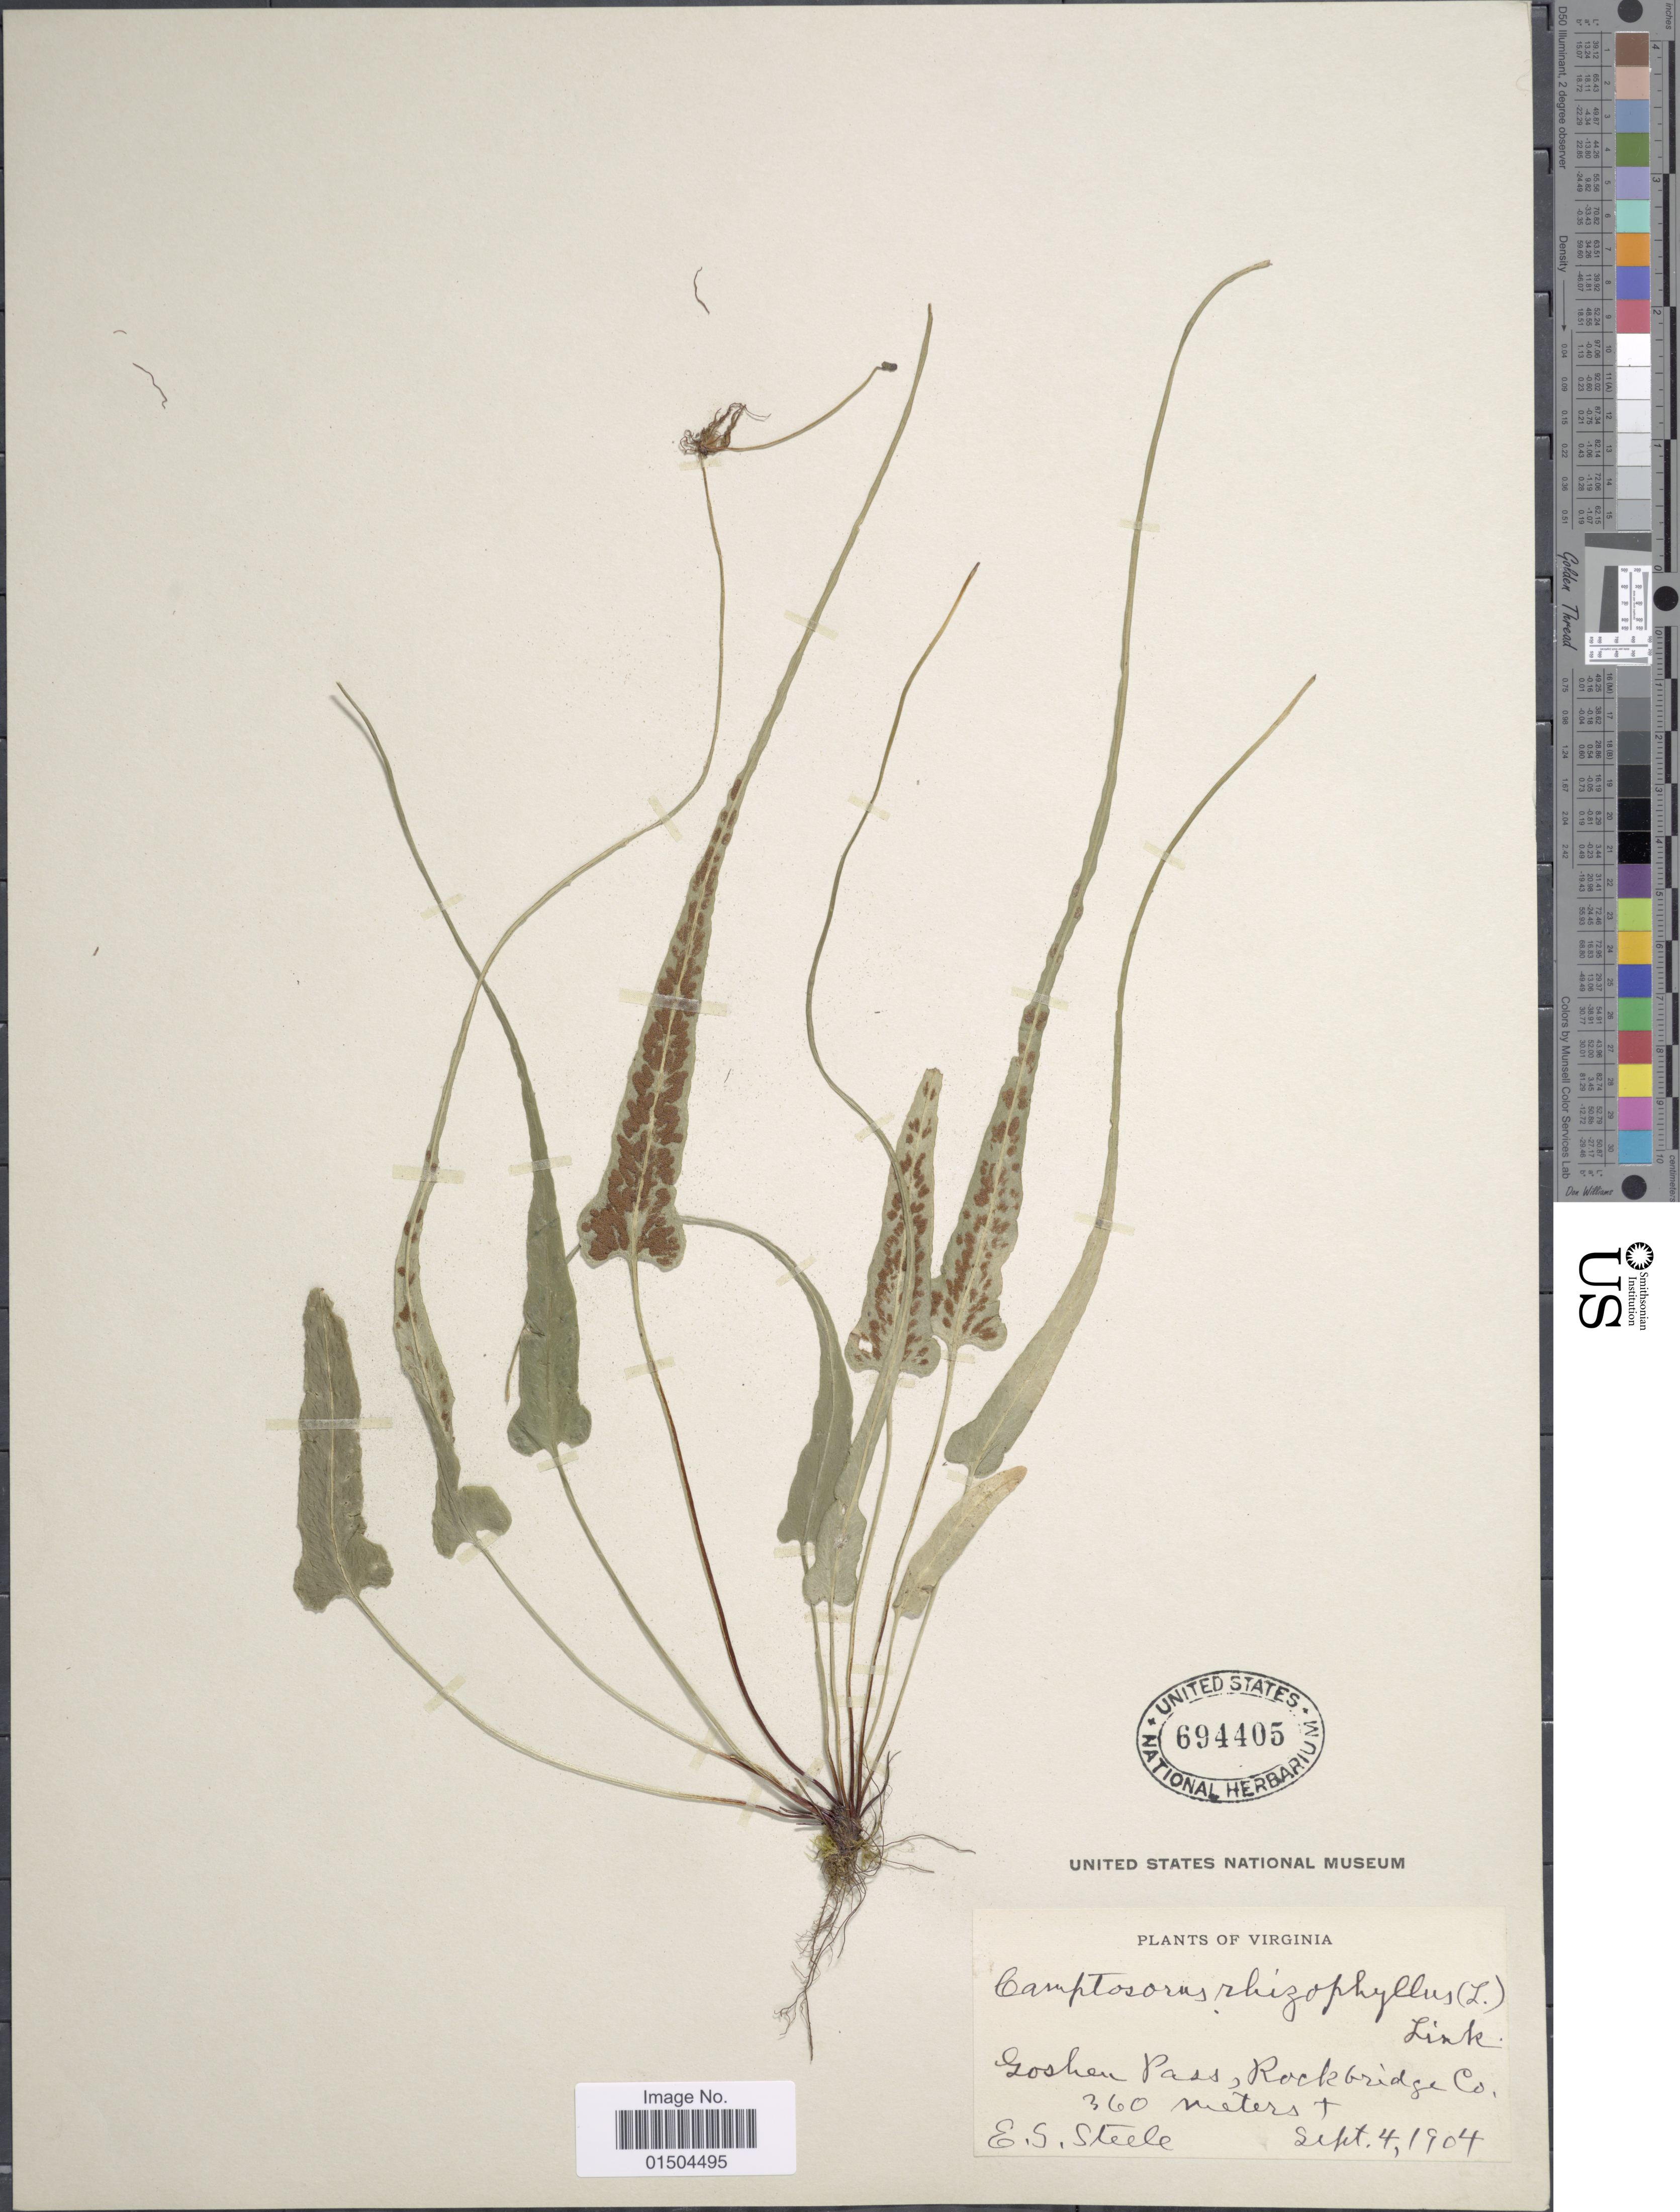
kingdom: Plantae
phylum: Tracheophyta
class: Polypodiopsida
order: Polypodiales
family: Aspleniaceae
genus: Asplenium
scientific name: Asplenium rhizophyllum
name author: L.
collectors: E. Steele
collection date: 1904-09-04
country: United States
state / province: Virginia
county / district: Rockbridge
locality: Goshen Pass,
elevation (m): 360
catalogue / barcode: US 694405